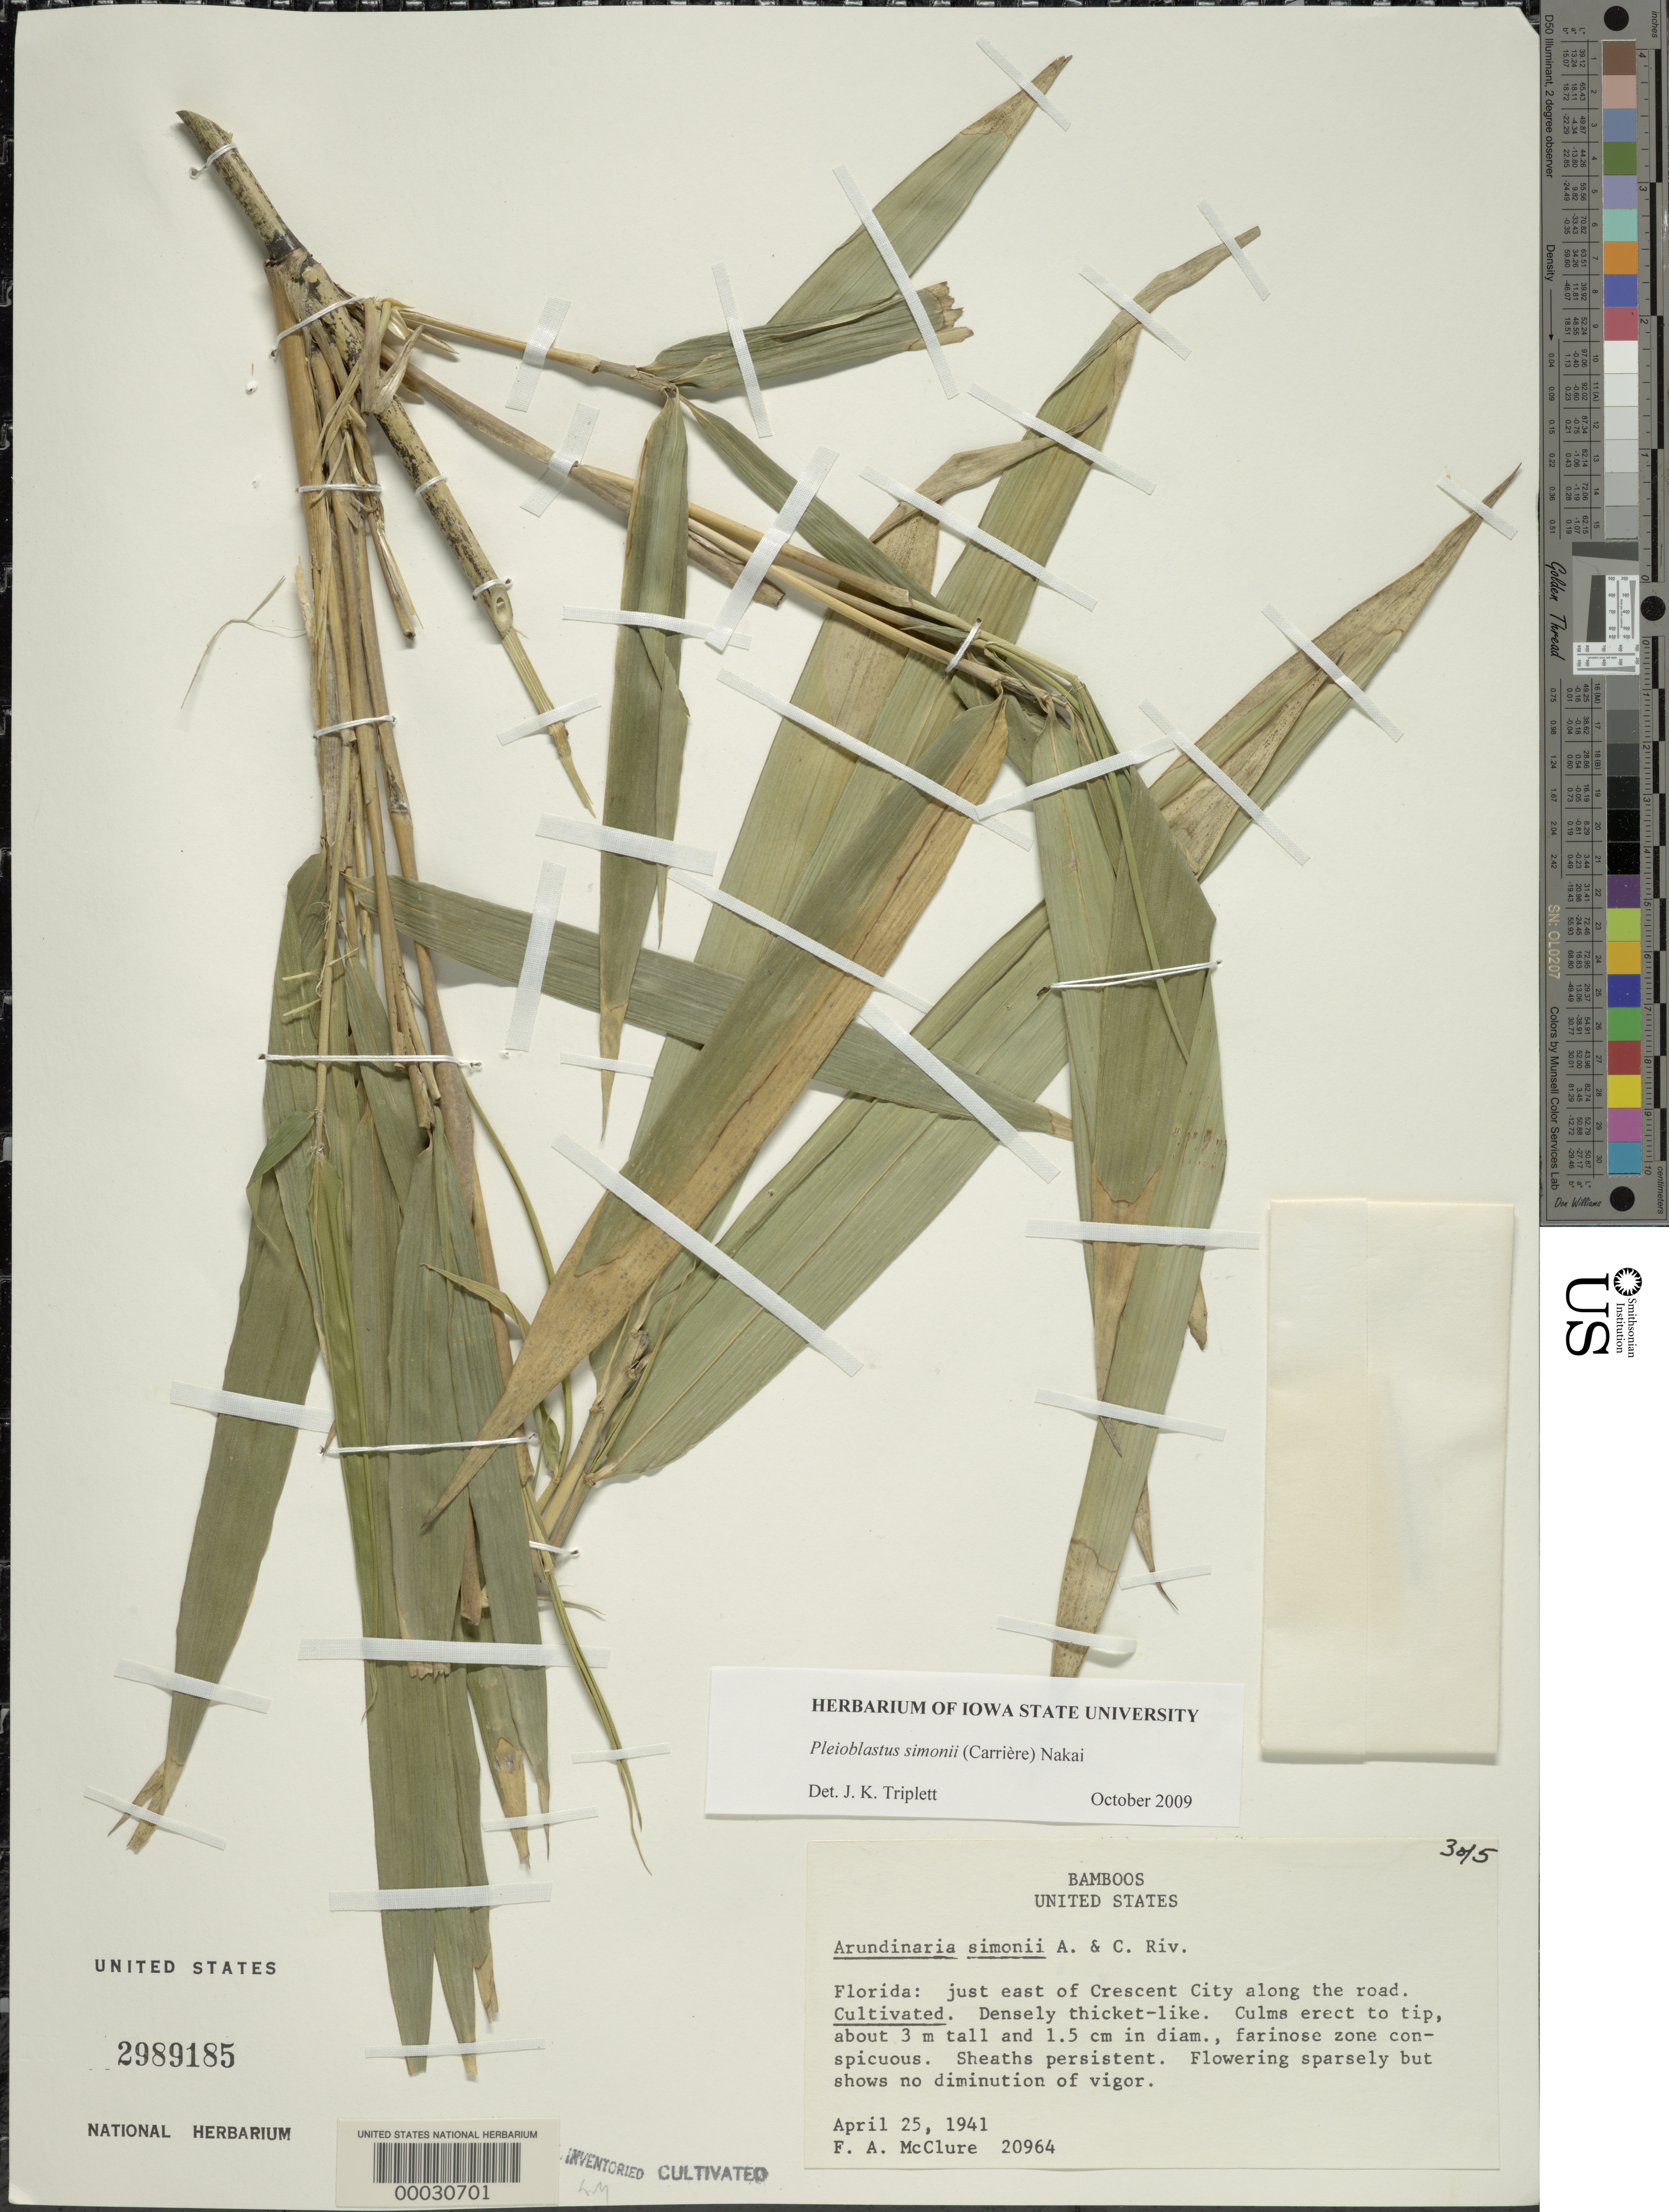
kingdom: Plantae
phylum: Tracheophyta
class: Liliopsida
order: Poales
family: Poaceae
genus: Pleioblastus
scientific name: Pleioblastus simonii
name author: (Carrière) Nakai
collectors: F. A. McClure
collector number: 20964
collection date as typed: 25 Apr 1941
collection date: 1941-04-25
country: United States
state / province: Florida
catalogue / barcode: US 2989185